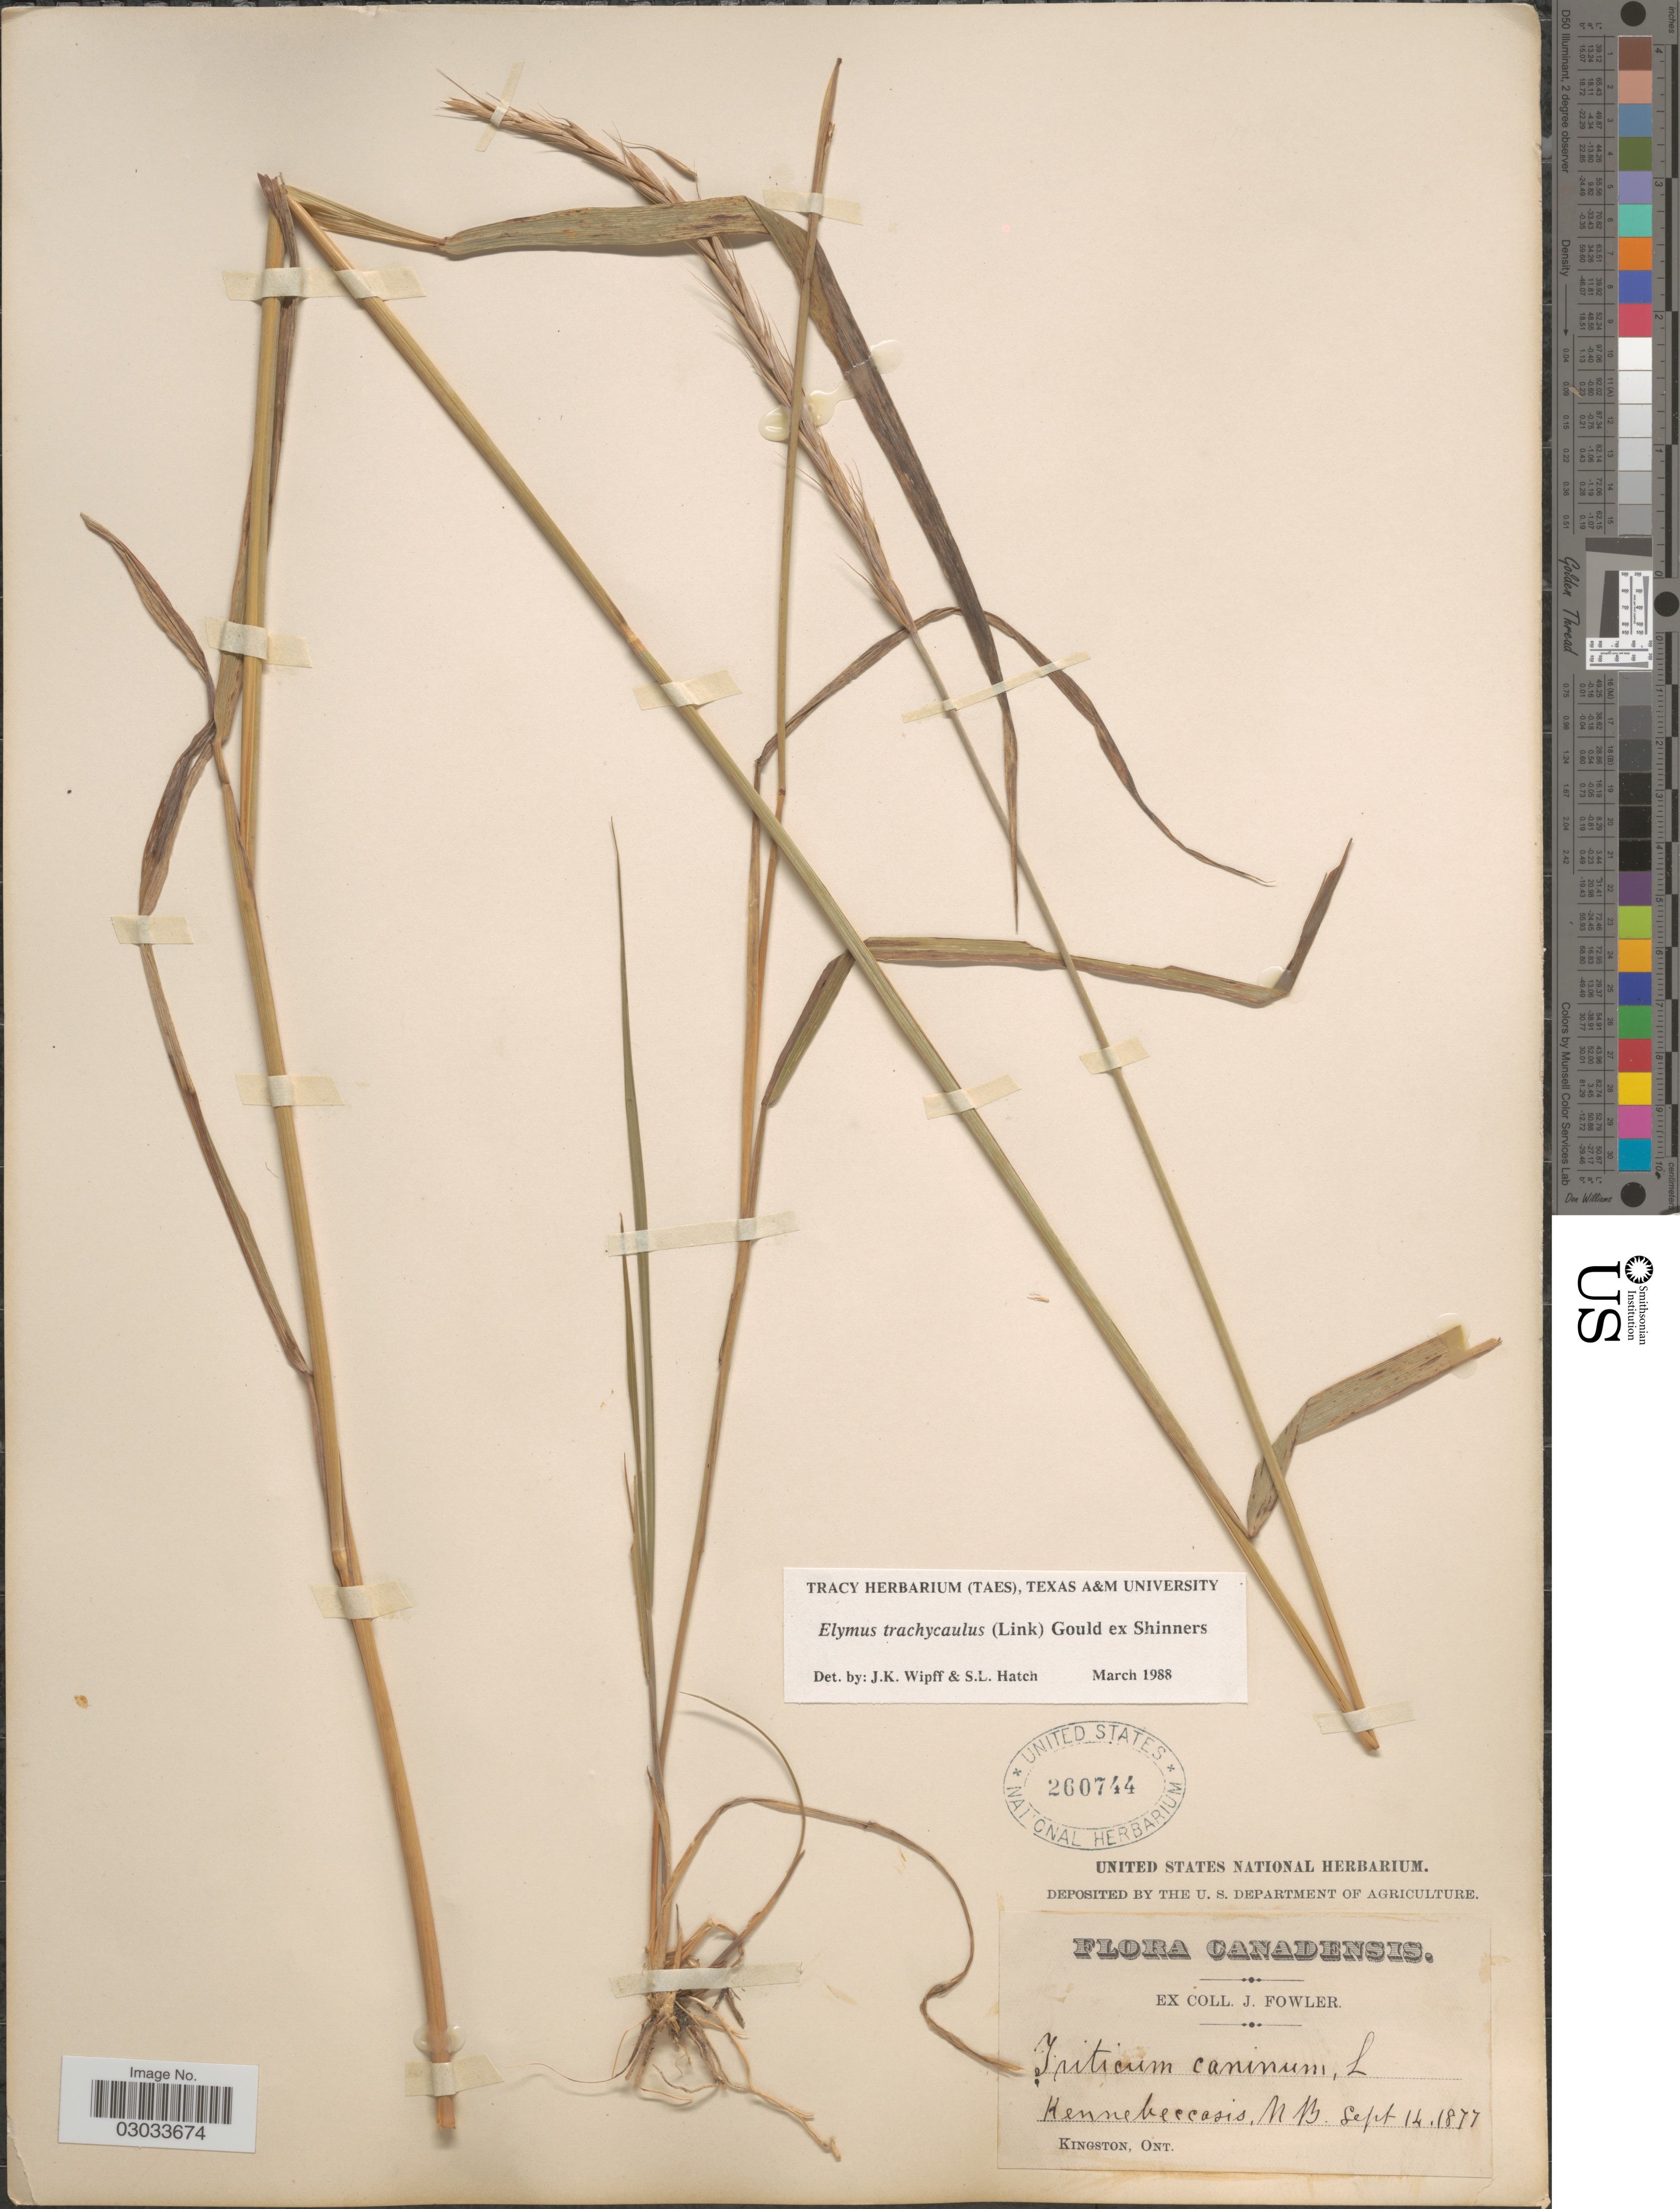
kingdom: Plantae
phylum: Tracheophyta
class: Liliopsida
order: Poales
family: Poaceae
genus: Elymus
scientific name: Elymus trachycaulus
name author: (Link) Gould ex Shinners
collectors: J. Fowler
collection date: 1877-09-14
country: Canada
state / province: New Brunswick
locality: Kennebeccasis.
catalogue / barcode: US 260744